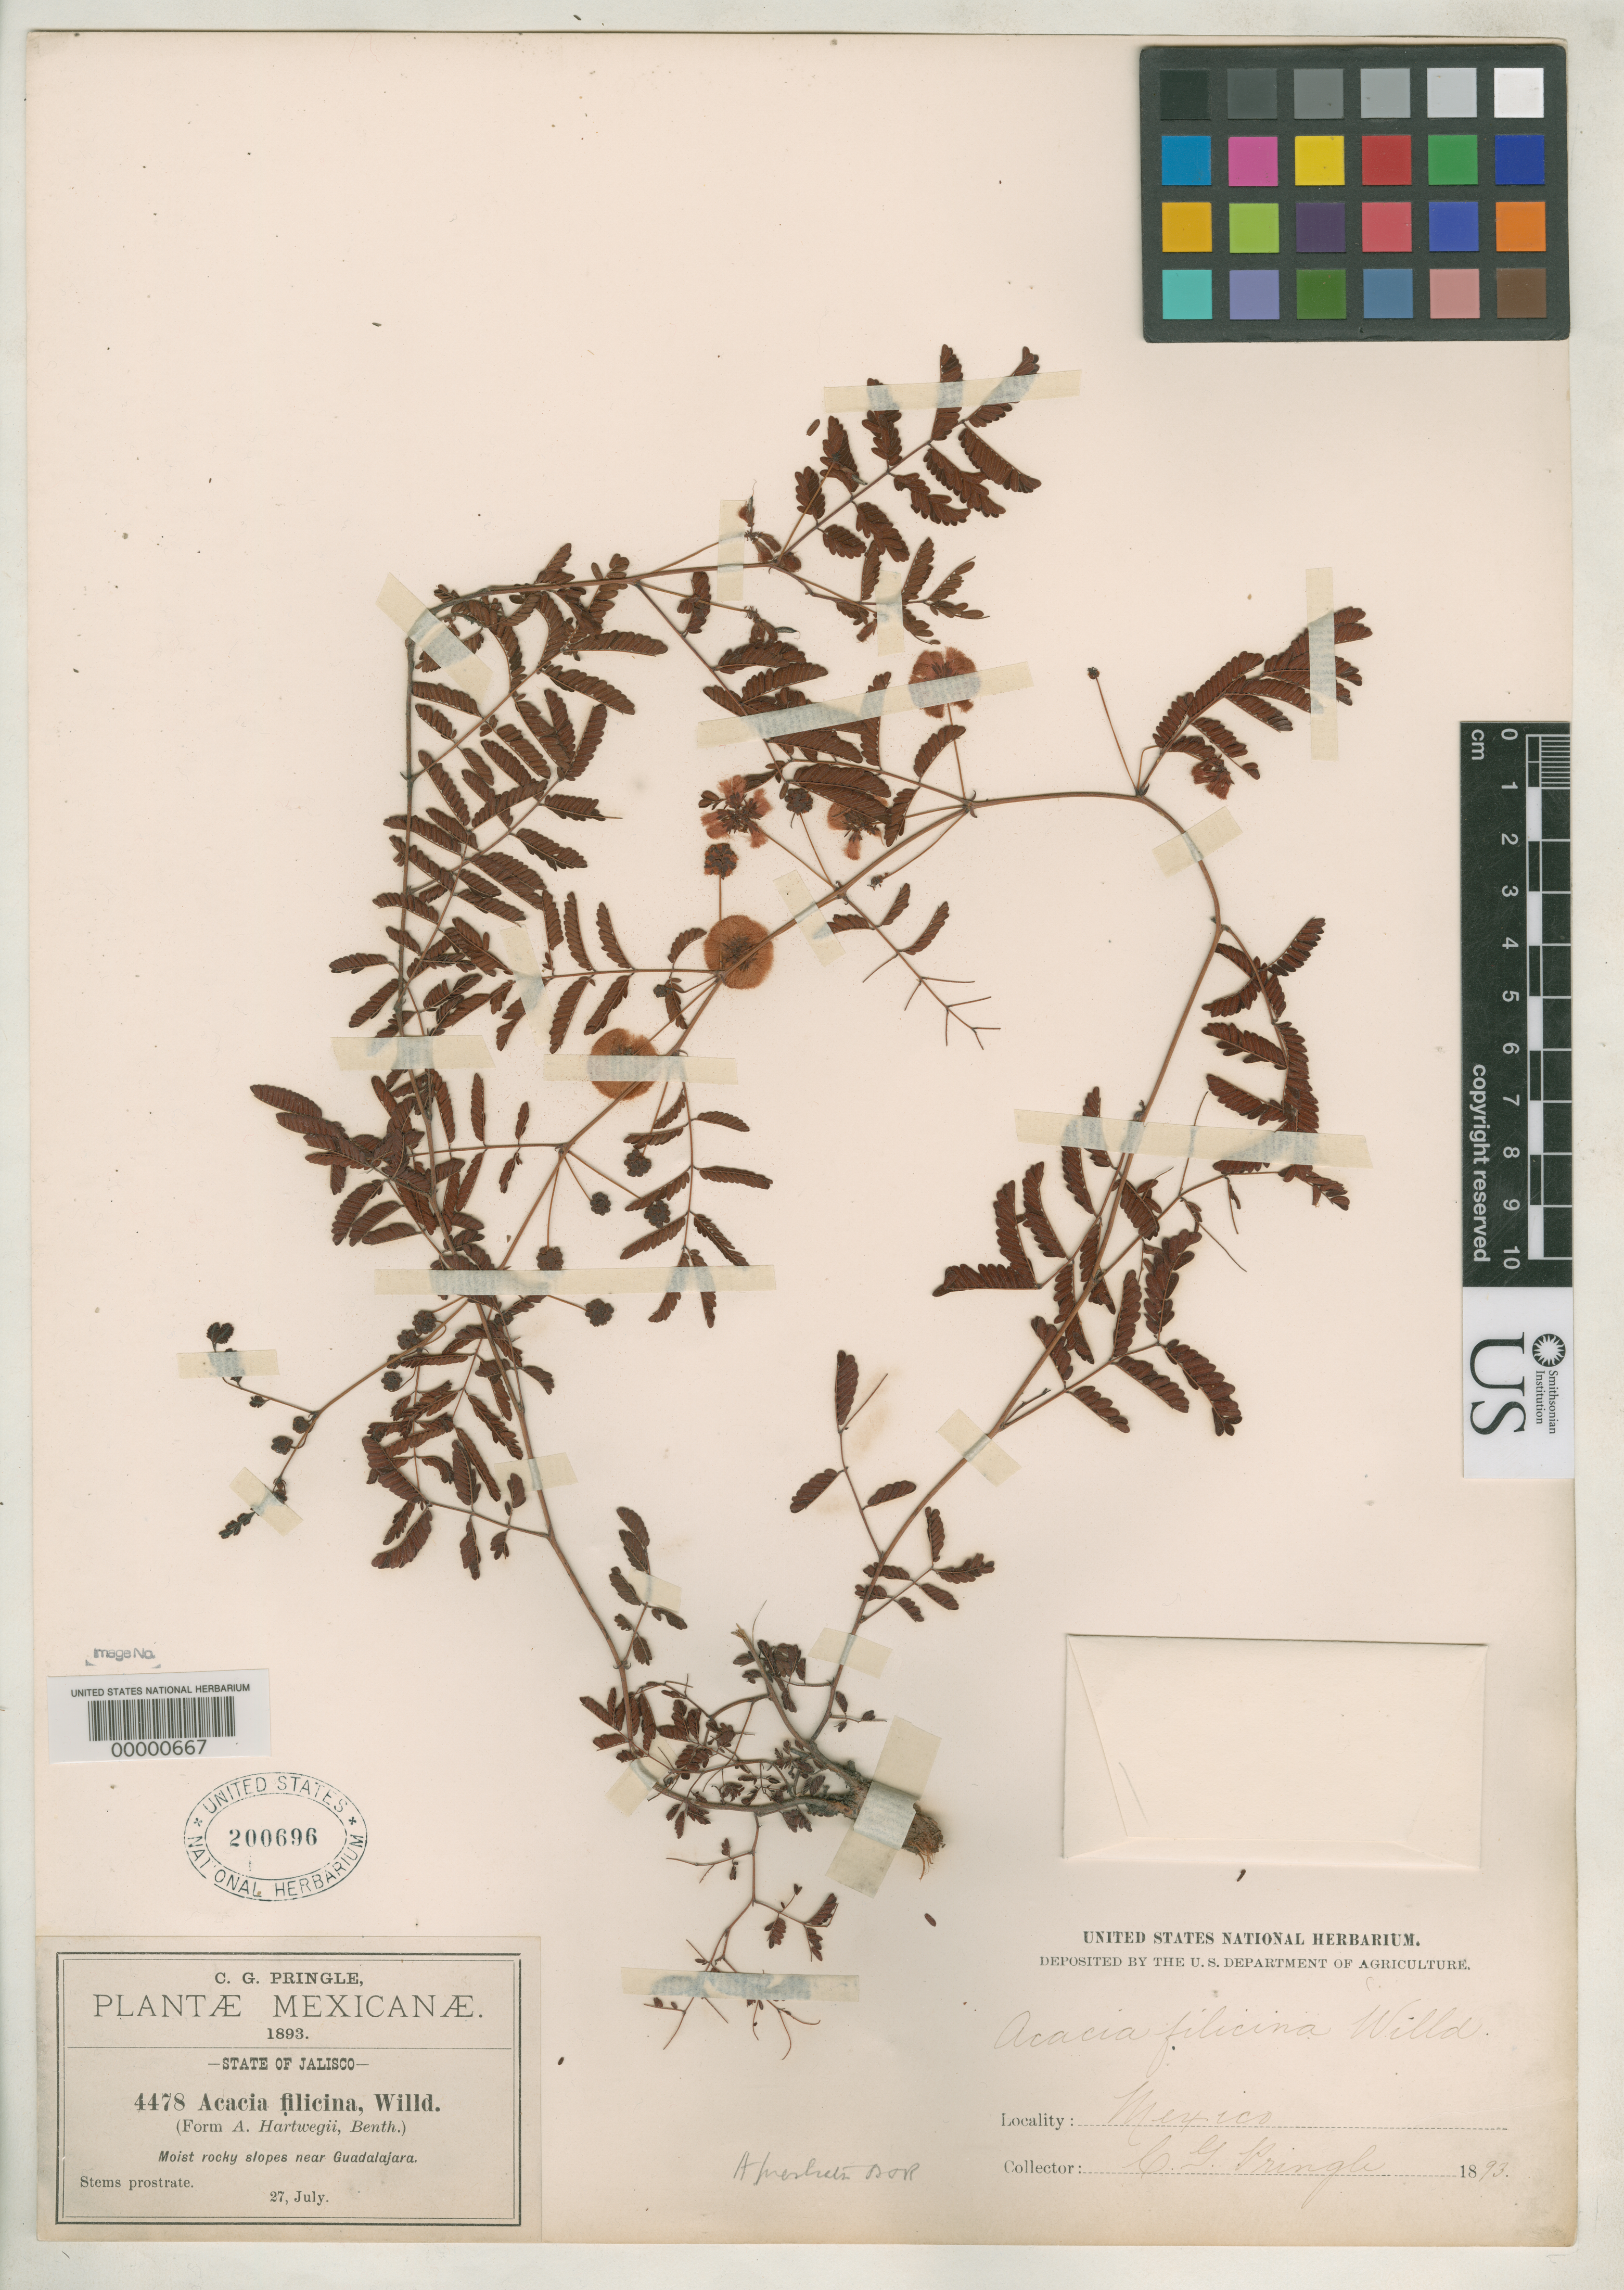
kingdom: Plantae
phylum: Tracheophyta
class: Magnoliopsida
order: Fabales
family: Fabaceae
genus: Acaciella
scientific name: Acaciella prostrata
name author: Britton & Rose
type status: Isotype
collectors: C. G. Pringle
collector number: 4478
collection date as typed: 27 Jul 1893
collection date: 1893-07-27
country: Mexico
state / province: Jalisco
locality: Moist rocky slopes near Guadalajara.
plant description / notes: Currently accepted name as cited by R. McVaugh, Fl. Novo-Galiciana vol. 5 (1987), citing holotype at NY.; Also a type of Acacia guadalajarana Standl. nom. nov. & Acacia procumbens Bullock, nom. nov. superfl.; Based on Acaciella prostrata Britton & Rose, non Acacia prostrata Lodd. 1818. Currently accepted name as cited by R. McVaugh, Fl. Novo-Galiciana vol. 5 (1987), citing holotype at NY.; Also a type of Acaciella prostrata Britton & Rose & Acacia procumbens Bullock, nom. nov. superfl.; Based on Acaciella prostrata Britton & Rose, non Acacia prostrata Lodd. 1818. Currently accepted name as cited by R. McVaugh, Fl. Novo-Galiciana vol. 5 (1987), citing holotype at NY.; Also a type of Acaciella prostrata Britton & Rose & Acacia guadalajarana Standl., nom. nov.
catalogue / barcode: US 200696